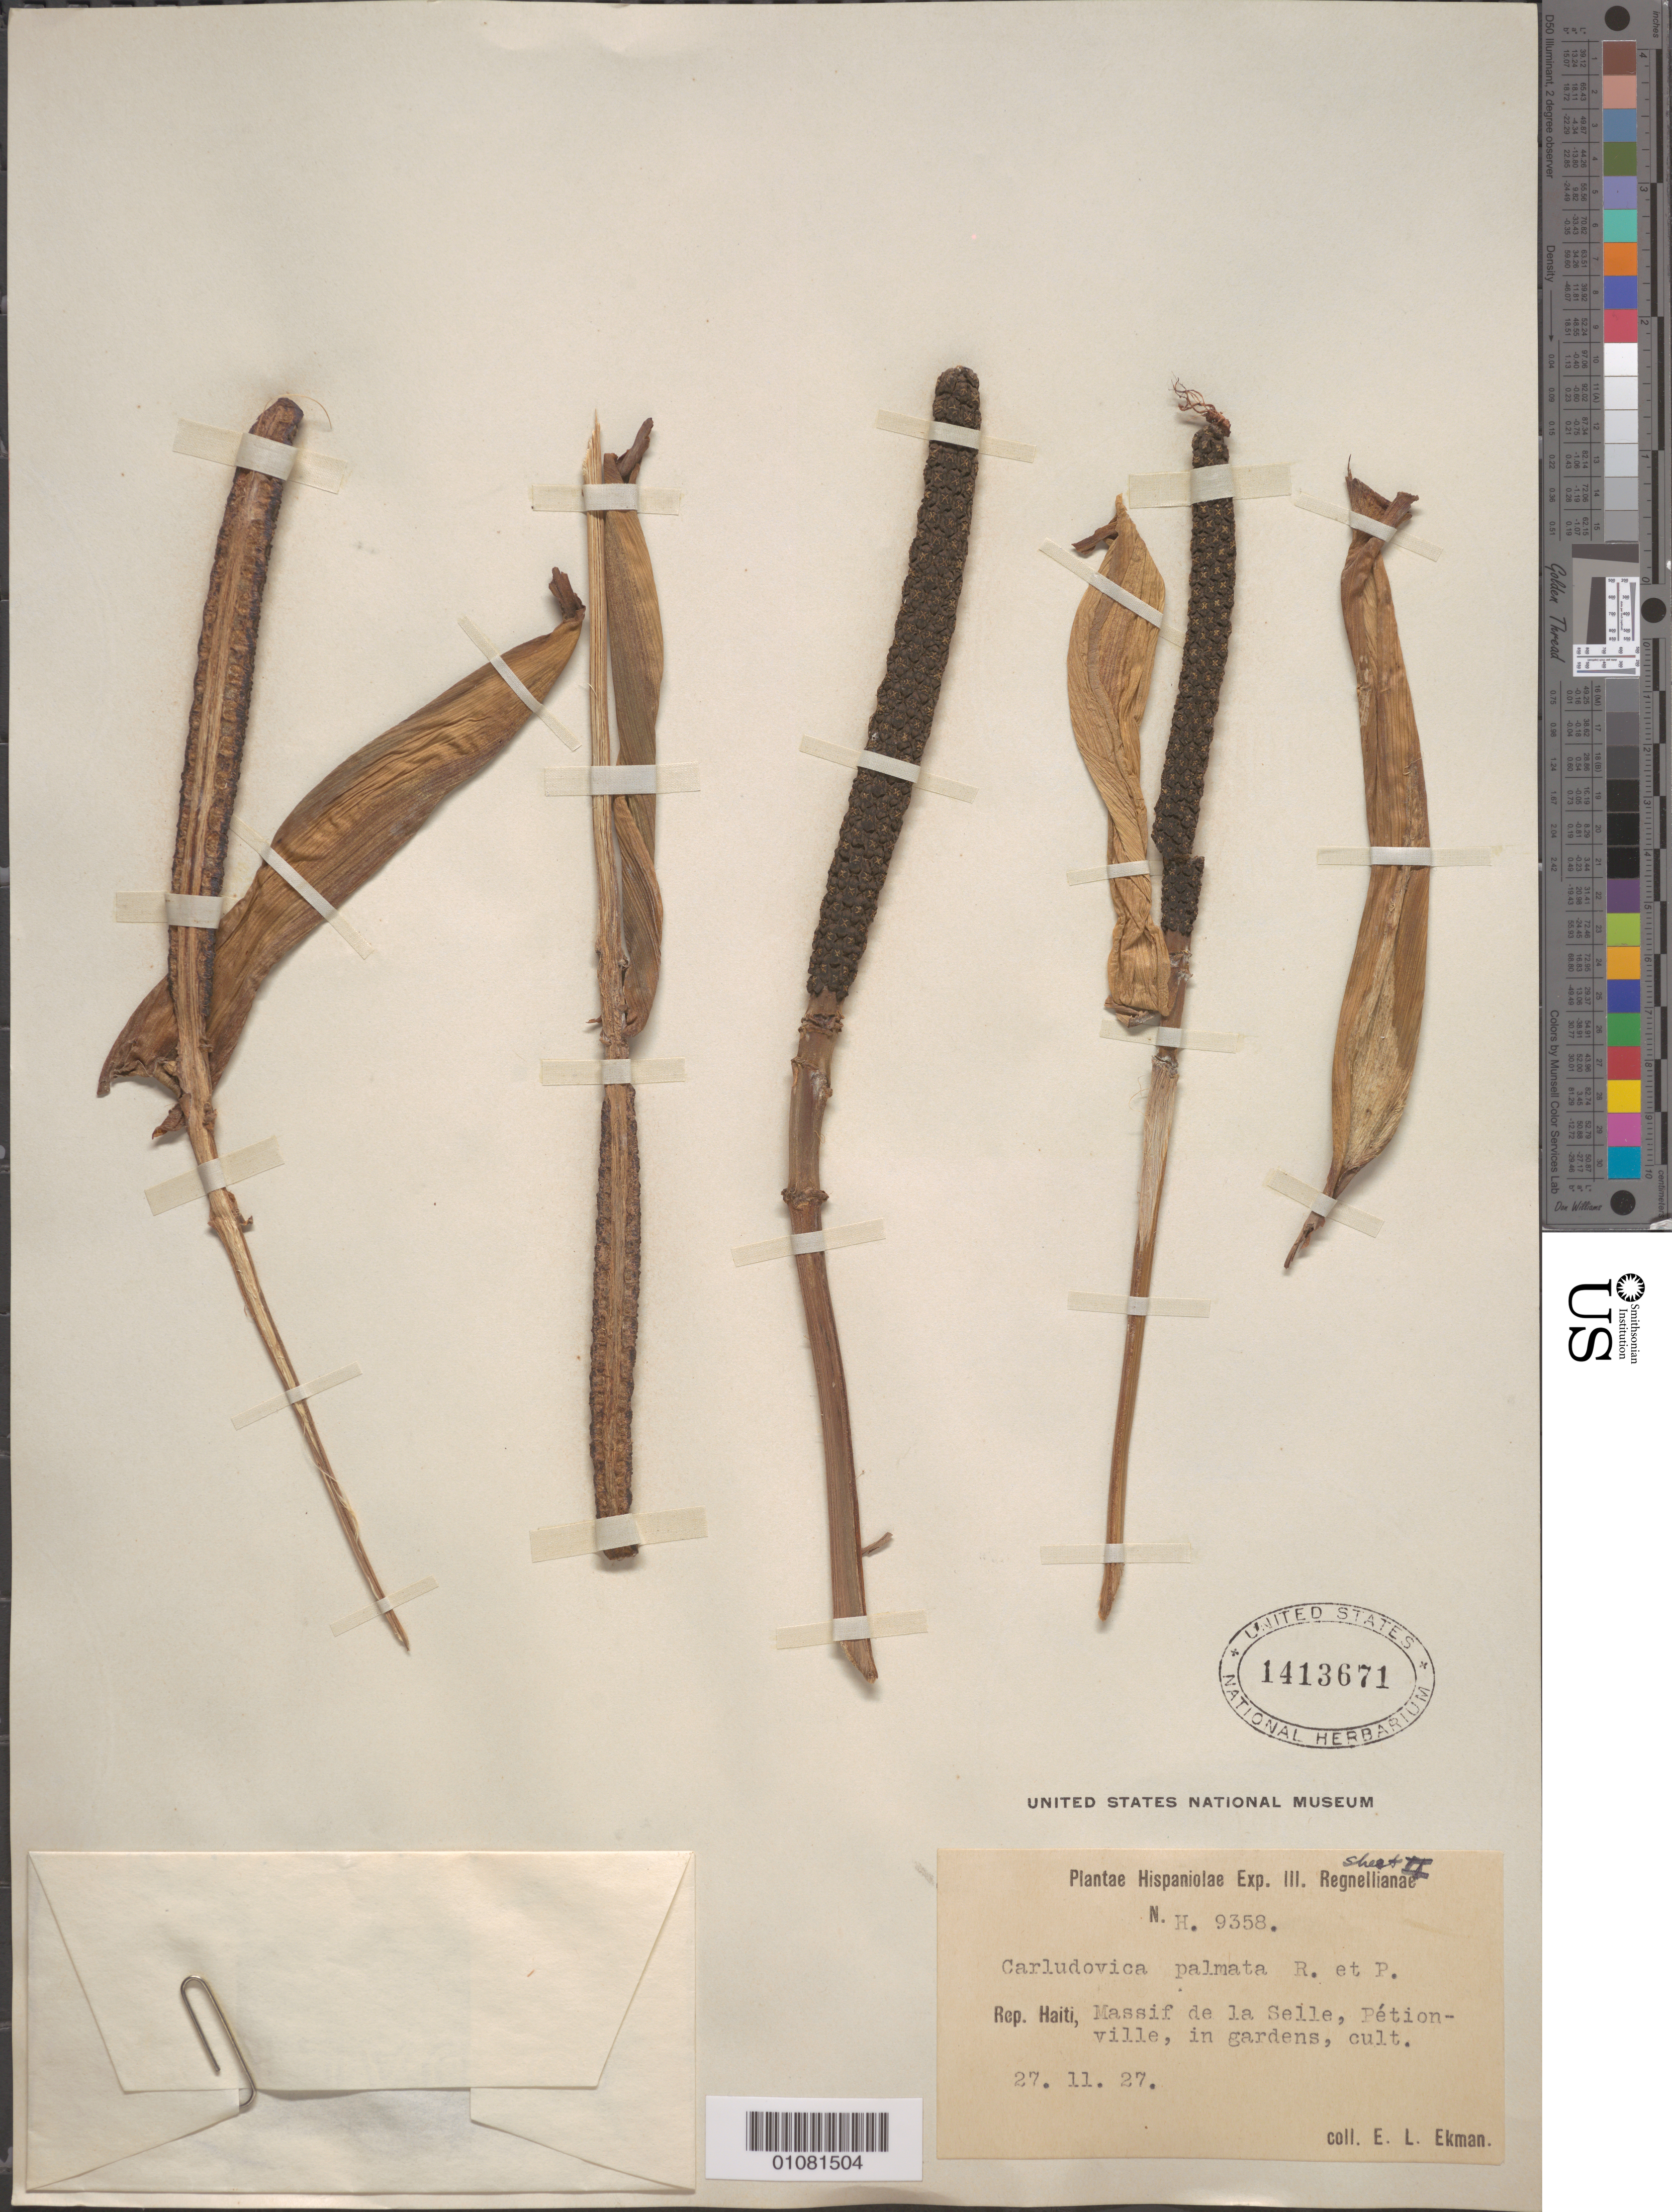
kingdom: Plantae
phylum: Tracheophyta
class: Liliopsida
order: Pandanales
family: Cyclanthaceae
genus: Carludovica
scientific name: Carludovica palmata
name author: Ruiz & Pav.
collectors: E. L. Ekman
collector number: H 9358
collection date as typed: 27 Nov 1927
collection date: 1927-11-27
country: Haiti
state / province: Sud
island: Hispaniola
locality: Massif de la Selle, Petitionville, in gardens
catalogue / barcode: US 1413671